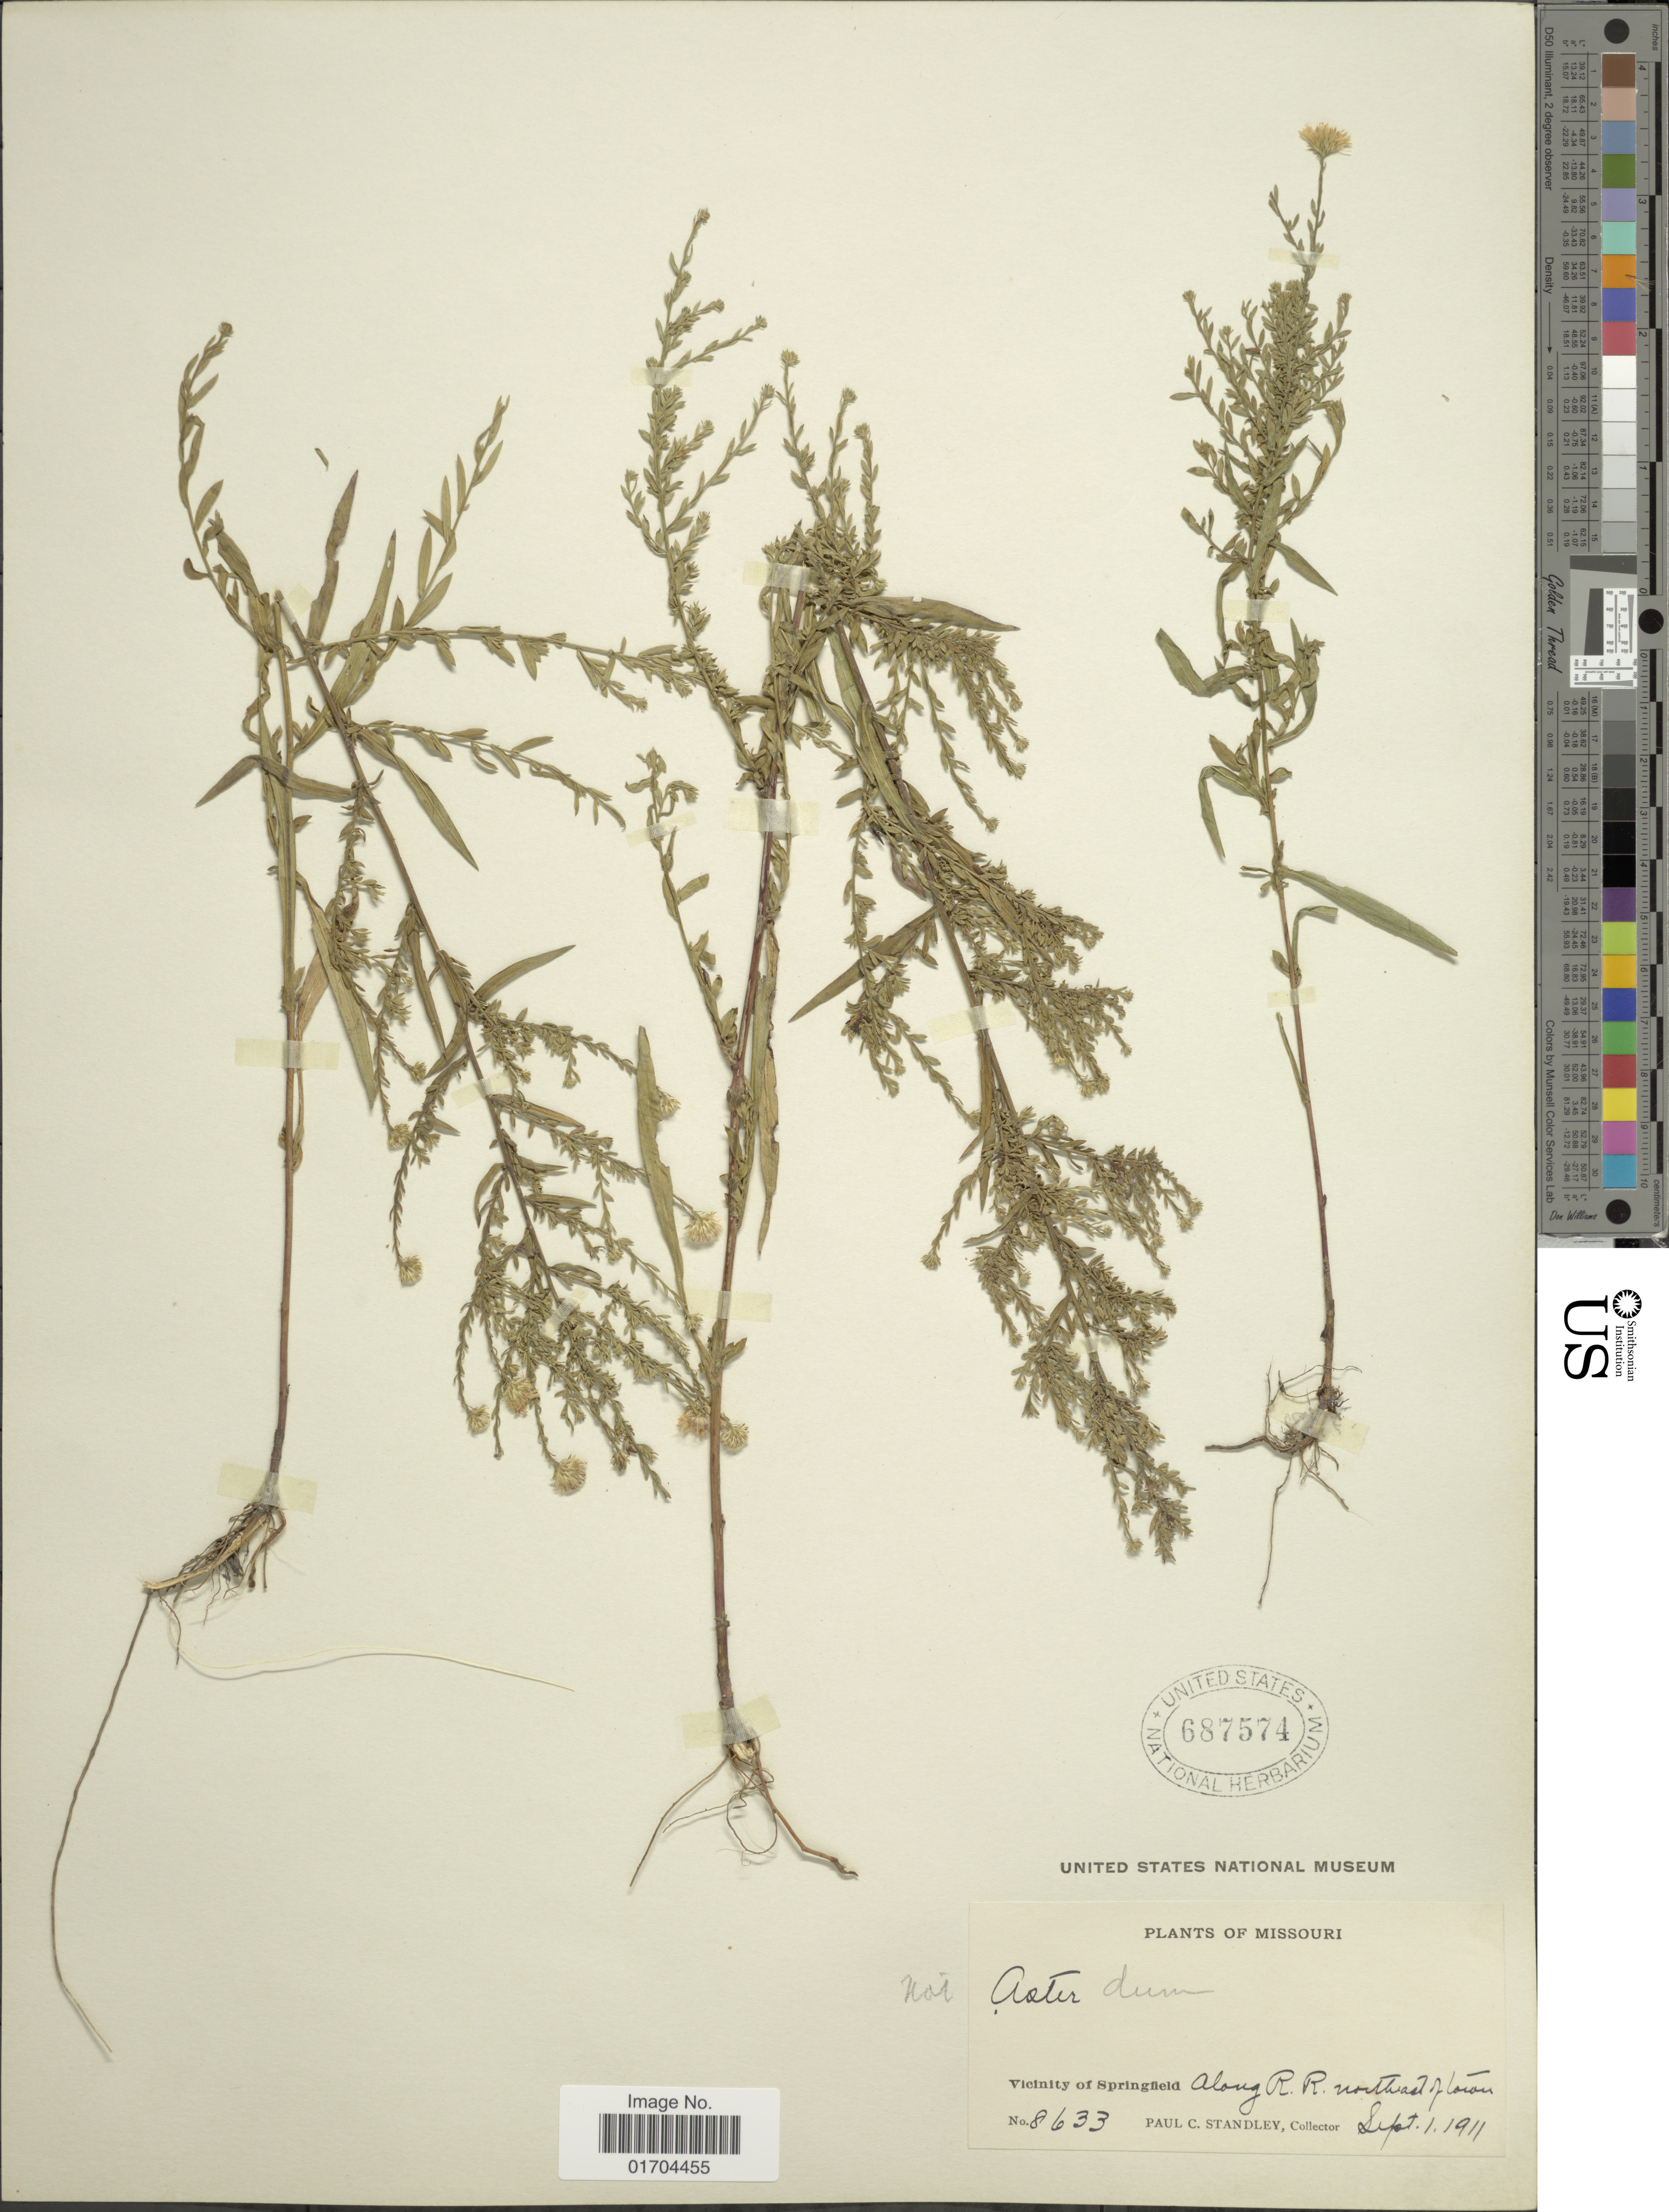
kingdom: Plantae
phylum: Tracheophyta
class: Magnoliopsida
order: Asterales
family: Asteraceae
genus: Symphyotrichum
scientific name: Symphyotrichum sp.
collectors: P. C. Standley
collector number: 8633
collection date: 1911-09-01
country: United States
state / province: Missouri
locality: Vicinity of Springfield, along R.R. northeast of town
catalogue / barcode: US 687574